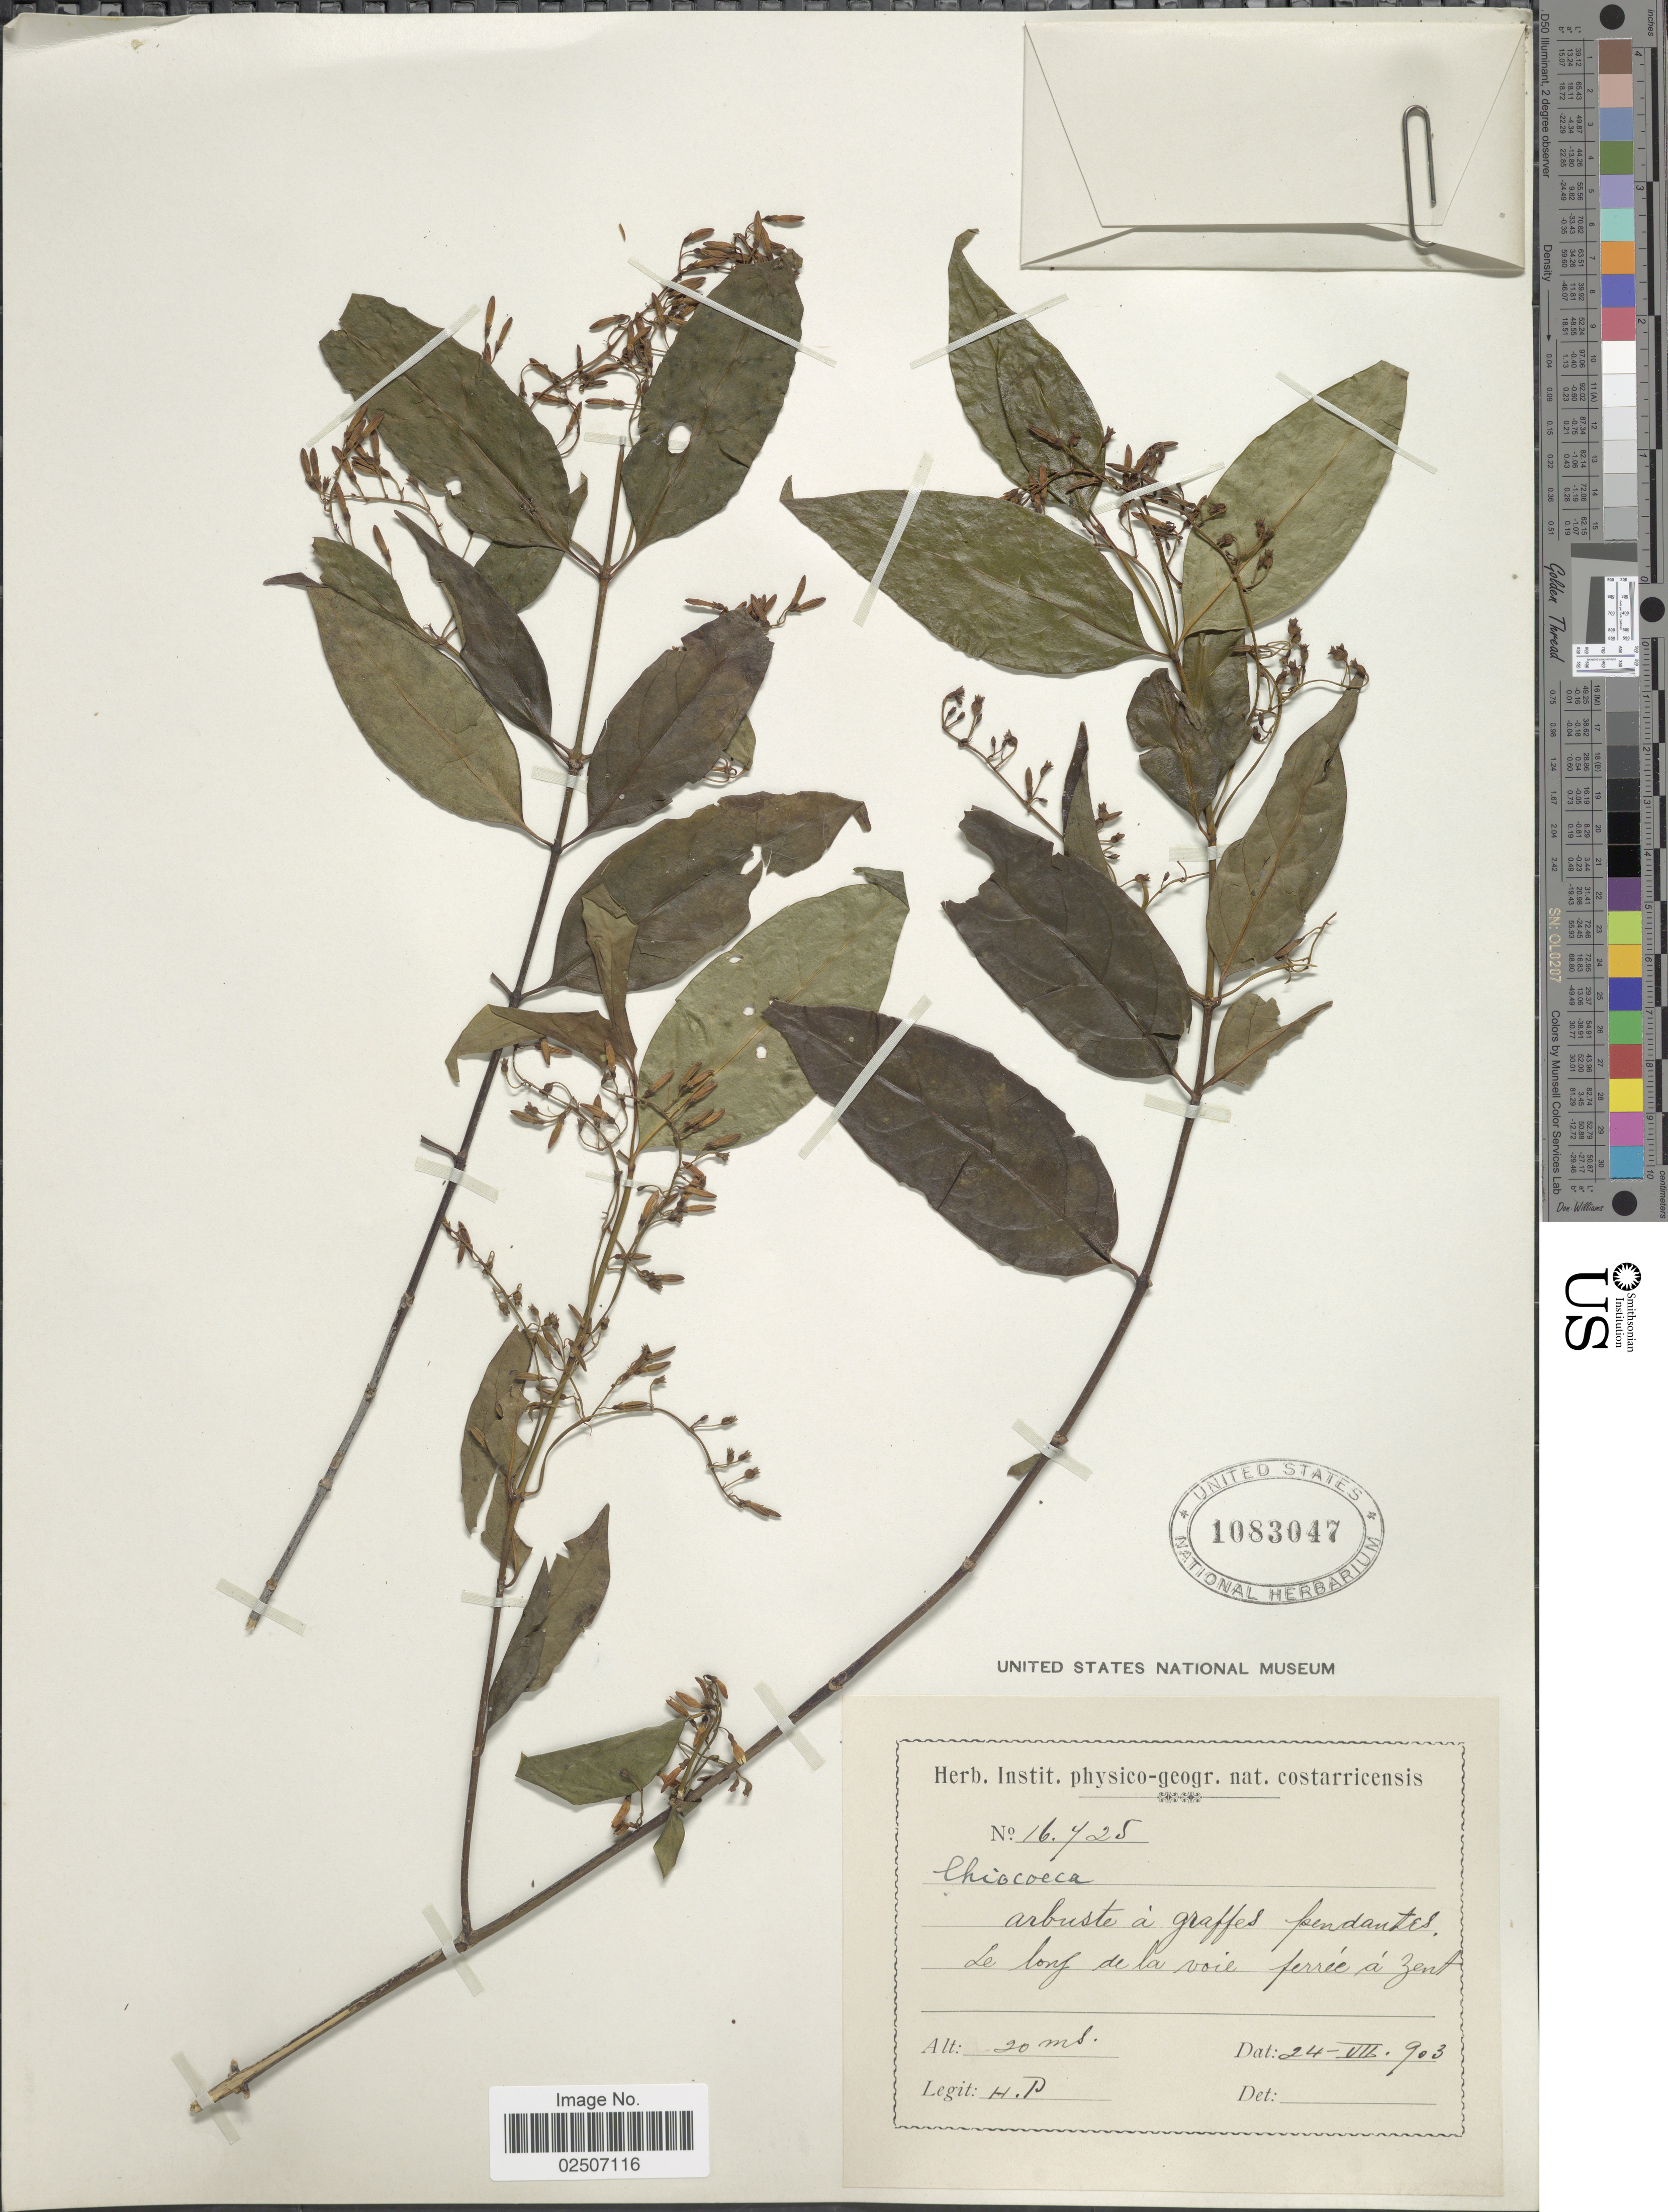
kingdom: Plantae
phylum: Tracheophyta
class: Magnoliopsida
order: Gentianales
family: Rubiaceae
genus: Chiococca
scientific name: Chiococca alba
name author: (L.) Hitchc.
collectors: H. P.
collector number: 16725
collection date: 1903-07-24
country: Costa Rica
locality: Le long de la voie ferree a Zent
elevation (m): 20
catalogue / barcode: US 1083047